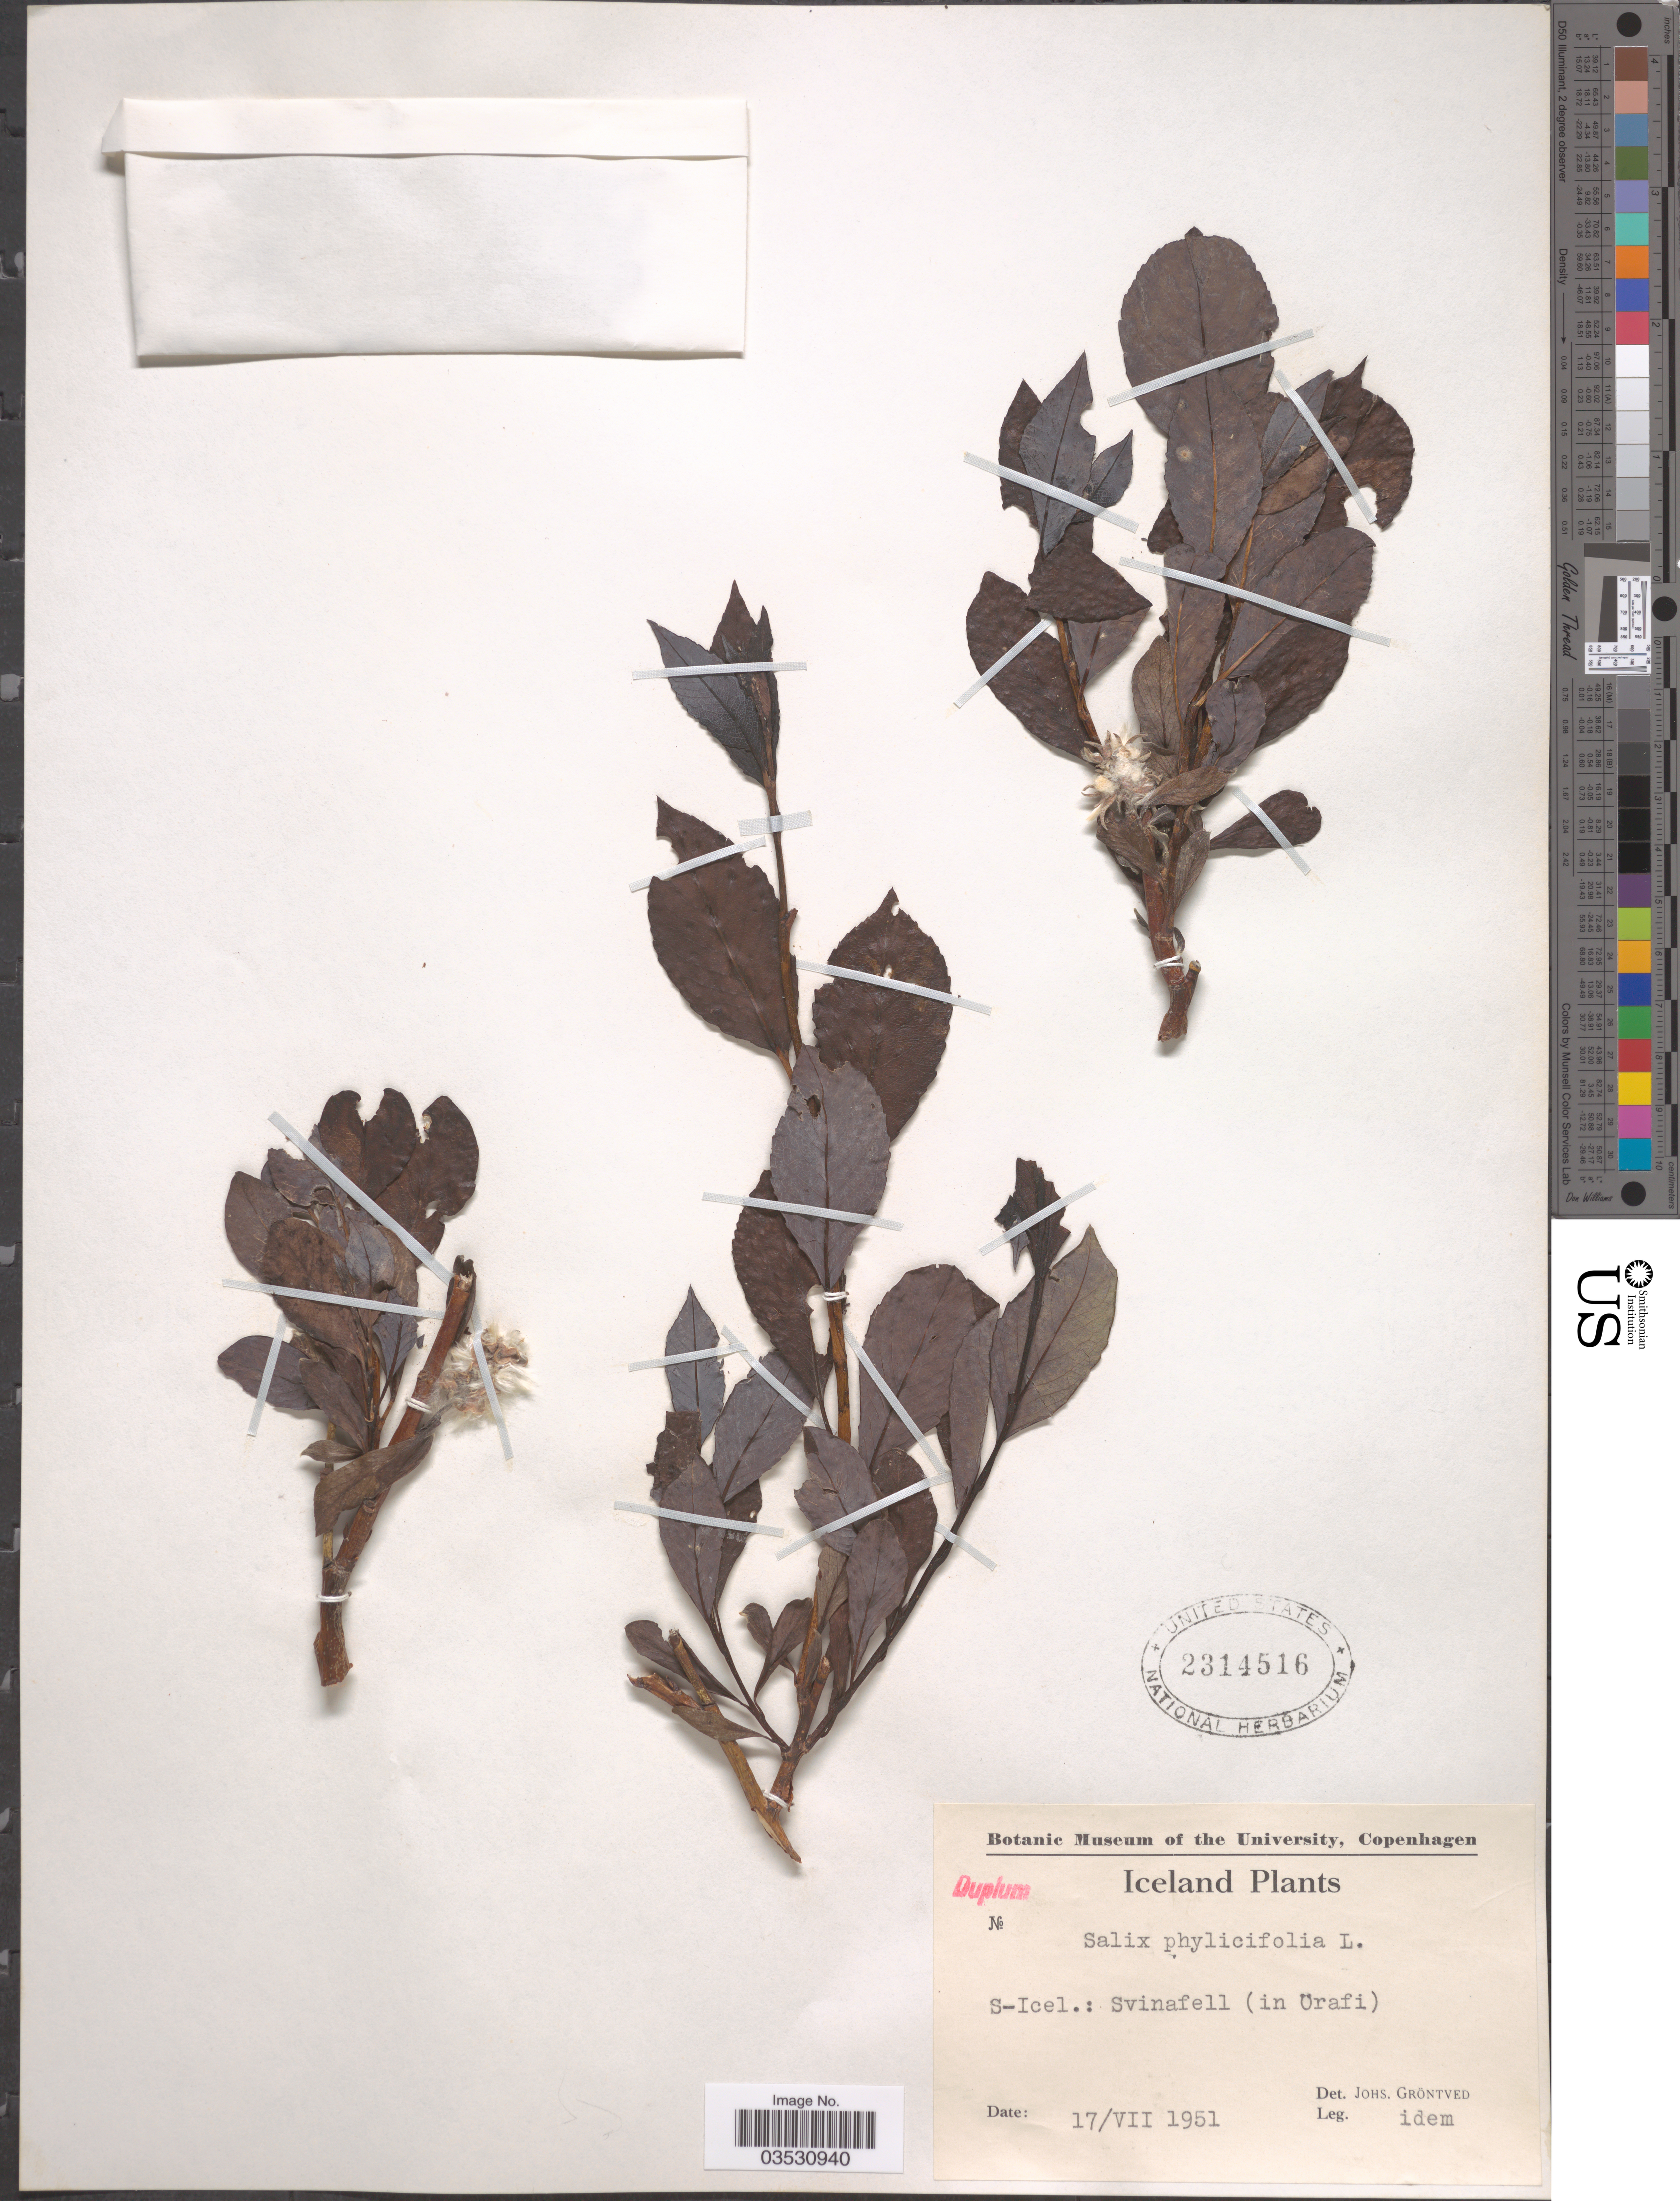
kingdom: Plantae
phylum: Tracheophyta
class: Magnoliopsida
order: Malpighiales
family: Salicaceae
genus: Salix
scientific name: Salix phylicifolia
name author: L.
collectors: J. Gröntved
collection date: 1951-07-17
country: Iceland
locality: S-Icel.: Svinafell (in Örafi).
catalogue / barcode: US 2314516